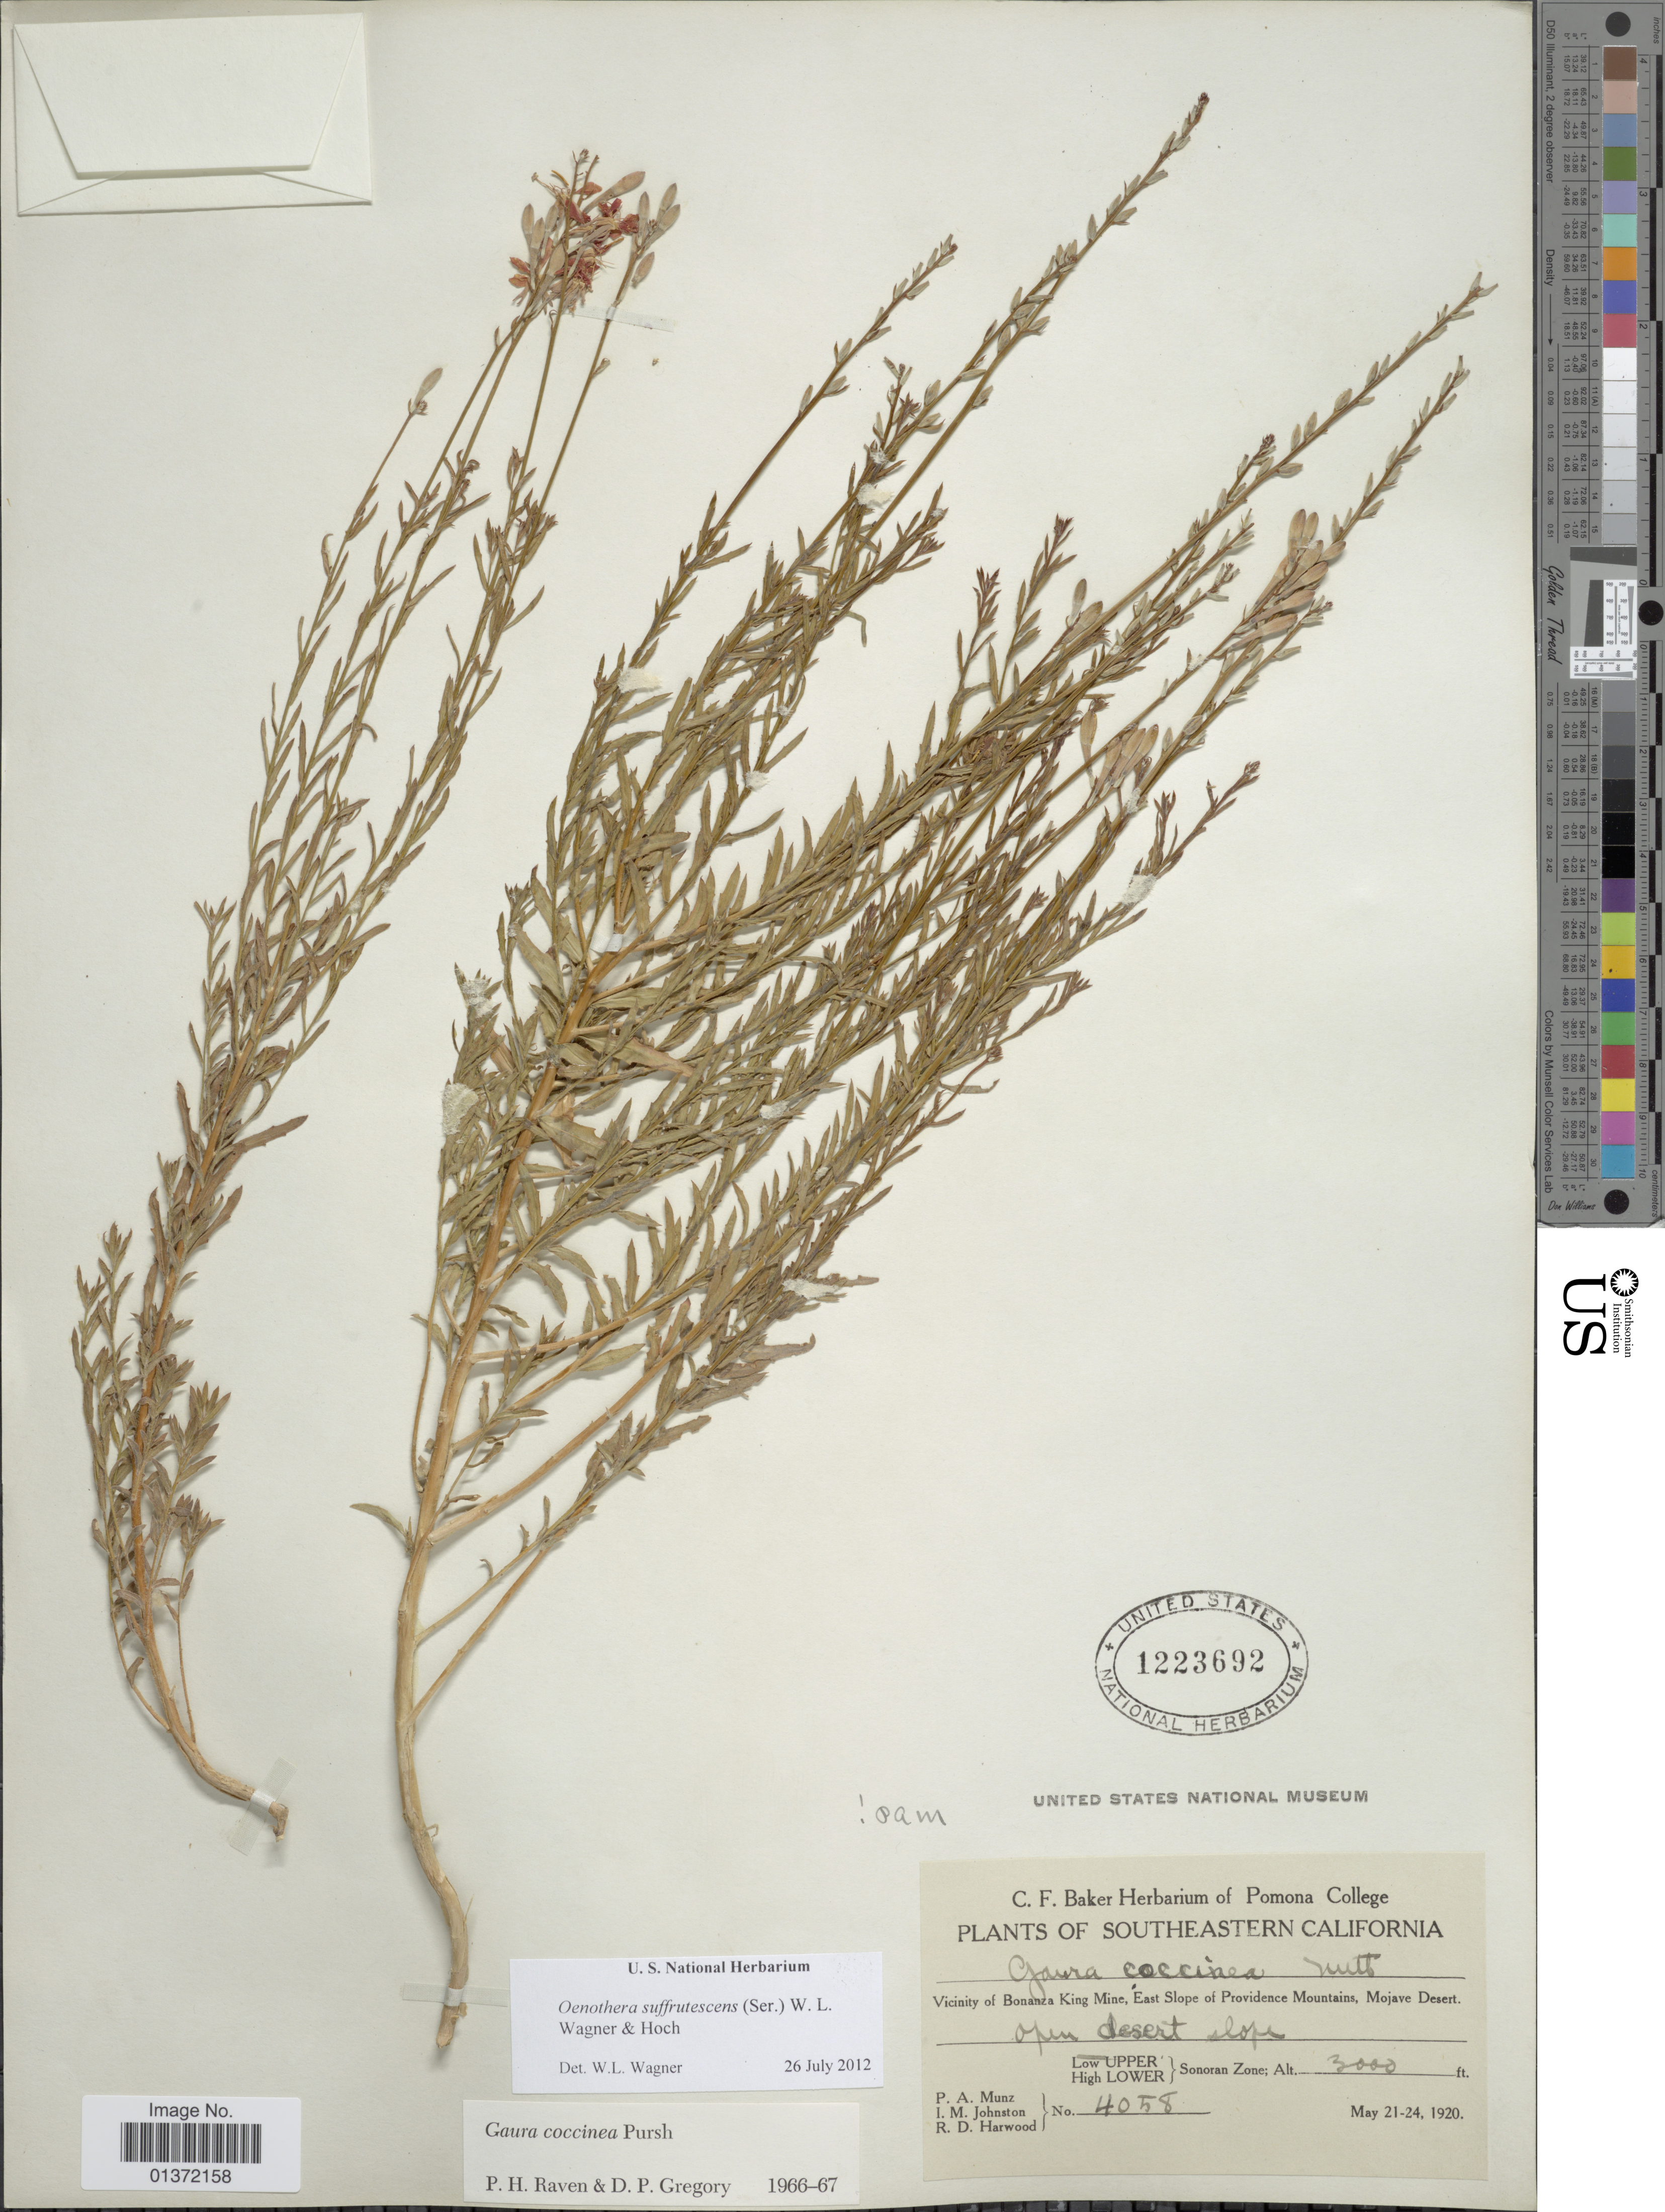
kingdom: Plantae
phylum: Tracheophyta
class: Magnoliopsida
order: Myrtales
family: Onagraceae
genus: Oenothera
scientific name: Oenothera suffrutescens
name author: (Ser.) W.L. Wagner & Hoch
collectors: P. A. Munz, I.M. Johnston & R. Harwood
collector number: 4058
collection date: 1920-05-21/1920-05-24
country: United States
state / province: California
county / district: San Bernardino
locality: Southeastern California, vicinity of Bonanza King Mine, east slope of Providence Mountains, Mojave Desert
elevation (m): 914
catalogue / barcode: US 1223692